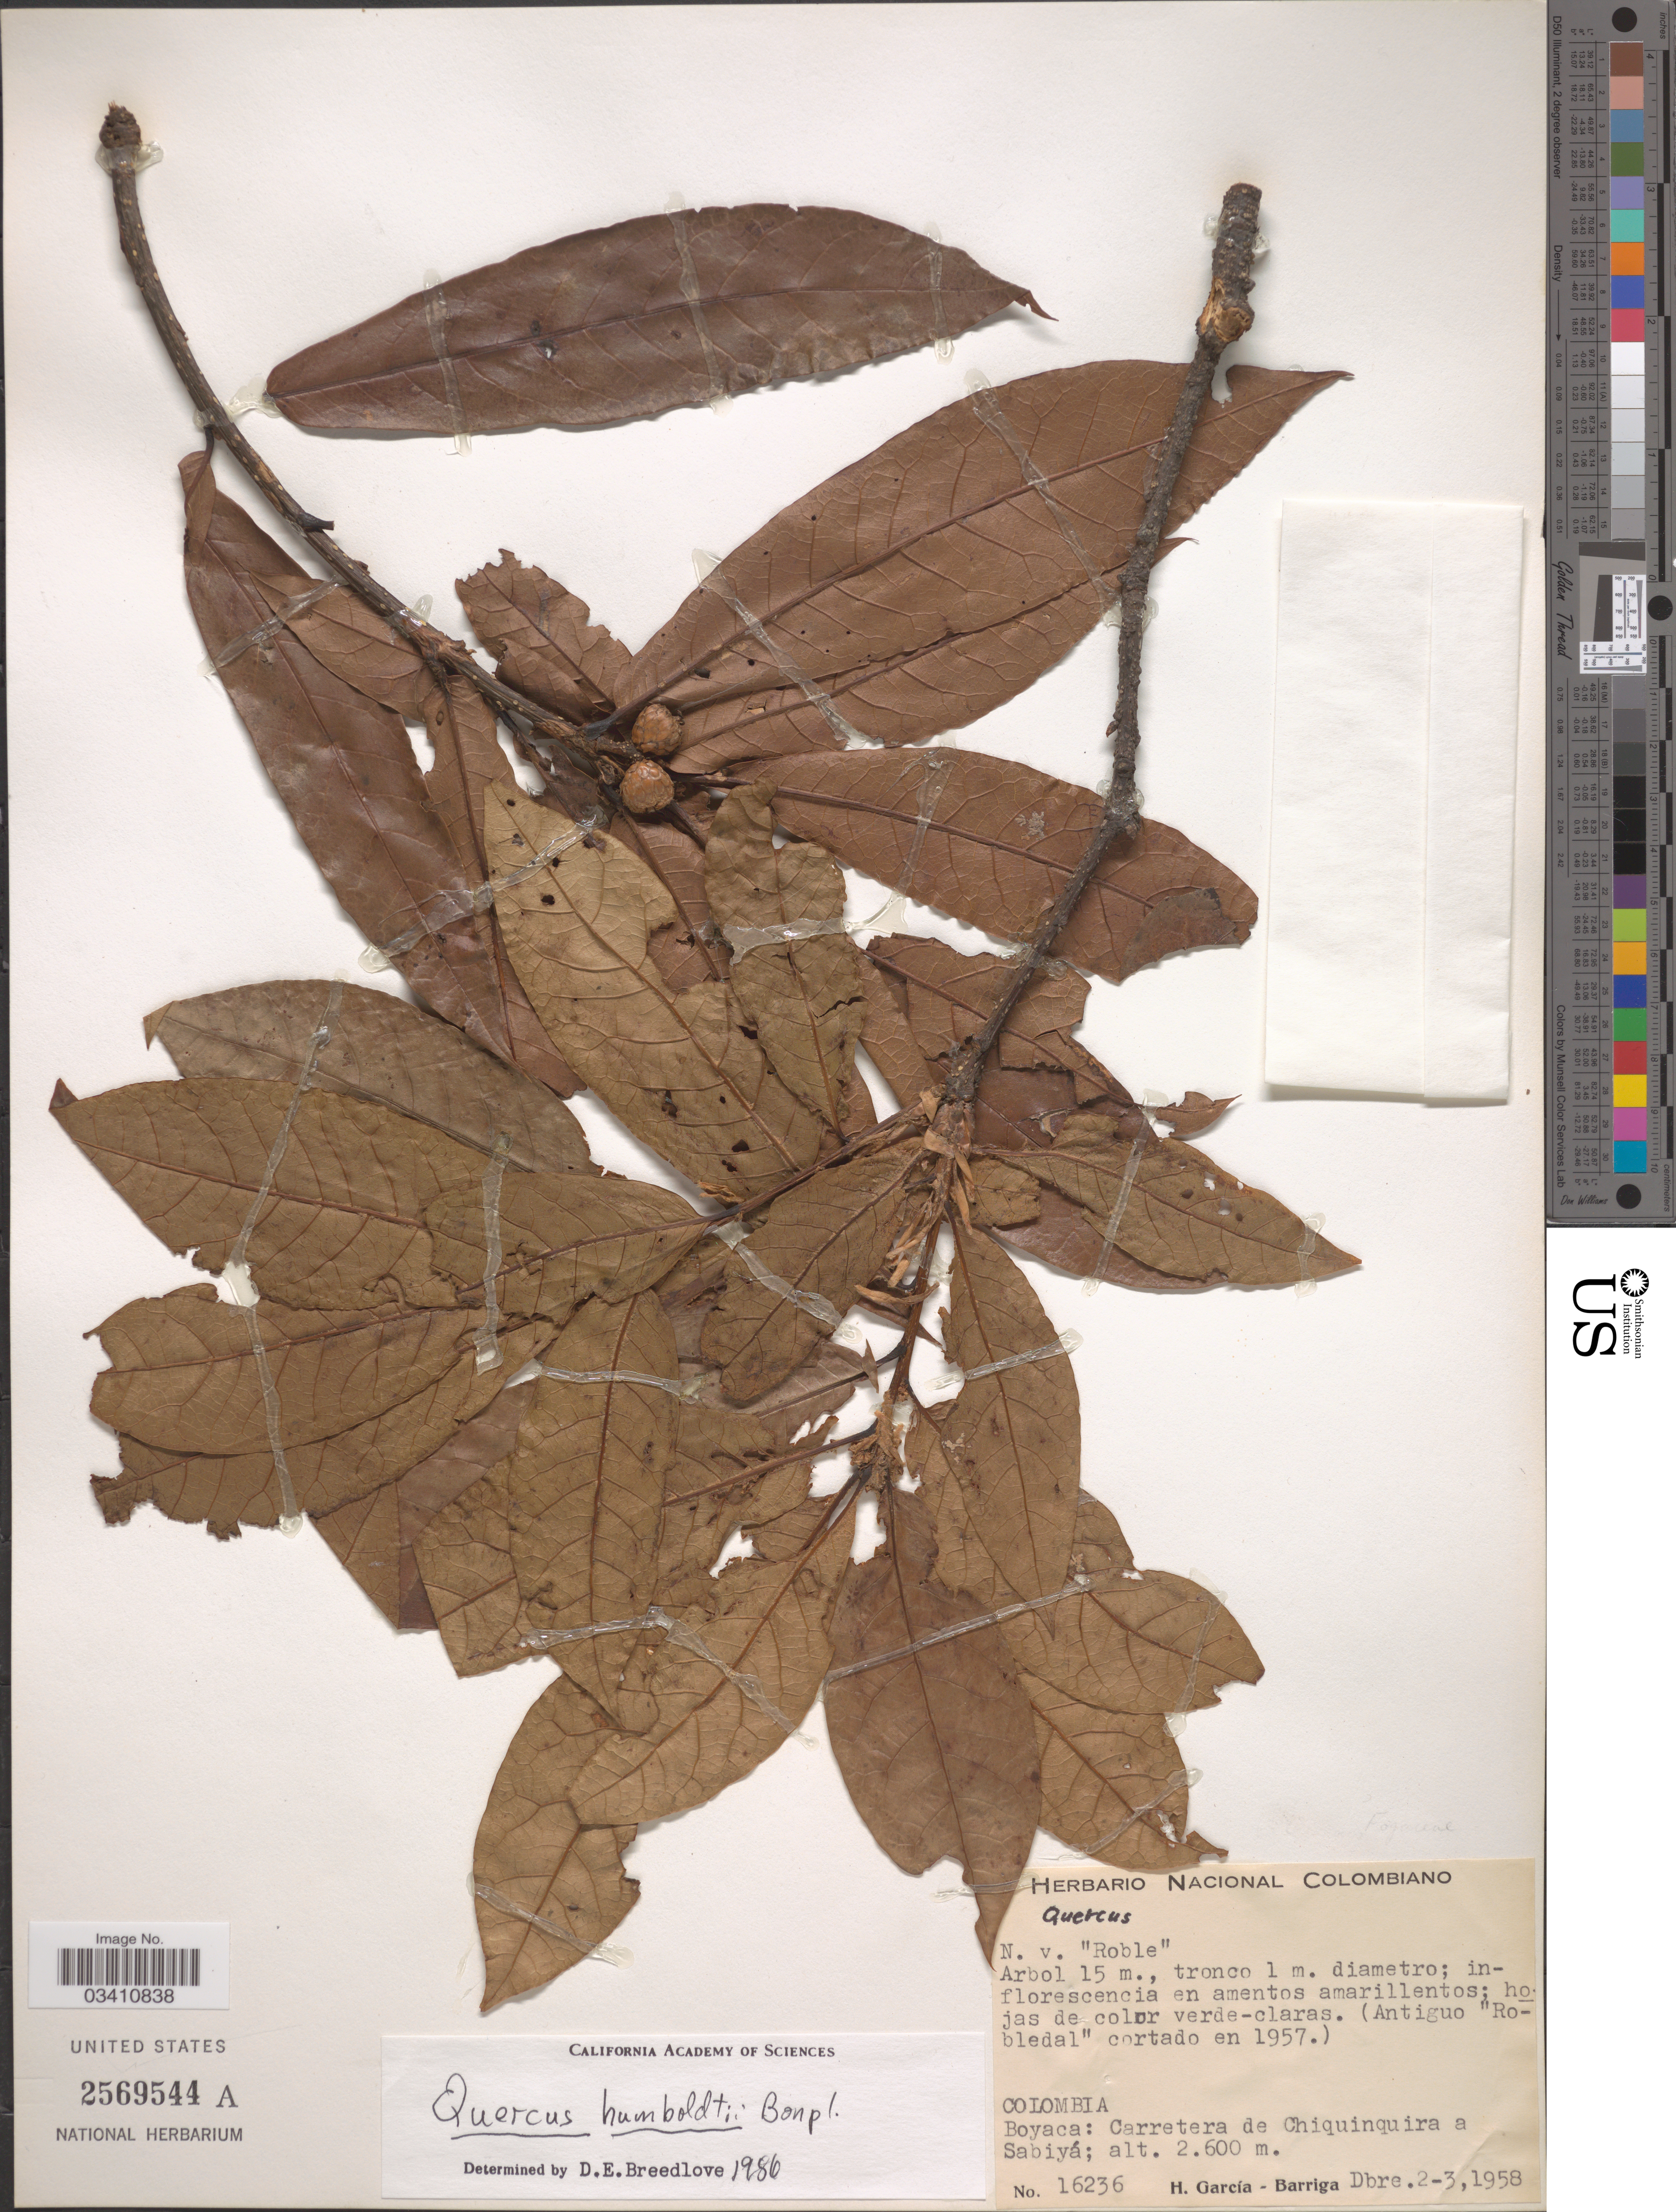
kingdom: Plantae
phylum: Tracheophyta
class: Magnoliopsida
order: Fagales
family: Fagaceae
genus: Quercus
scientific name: Quercus humboldtii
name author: Bonpl.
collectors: H. García Barriga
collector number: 16236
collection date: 1958-12-02/1958-12-03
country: Colombia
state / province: Boyacá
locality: Carretera de Chiquinquira a Sabiyá.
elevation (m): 2600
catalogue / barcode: US 2569544A